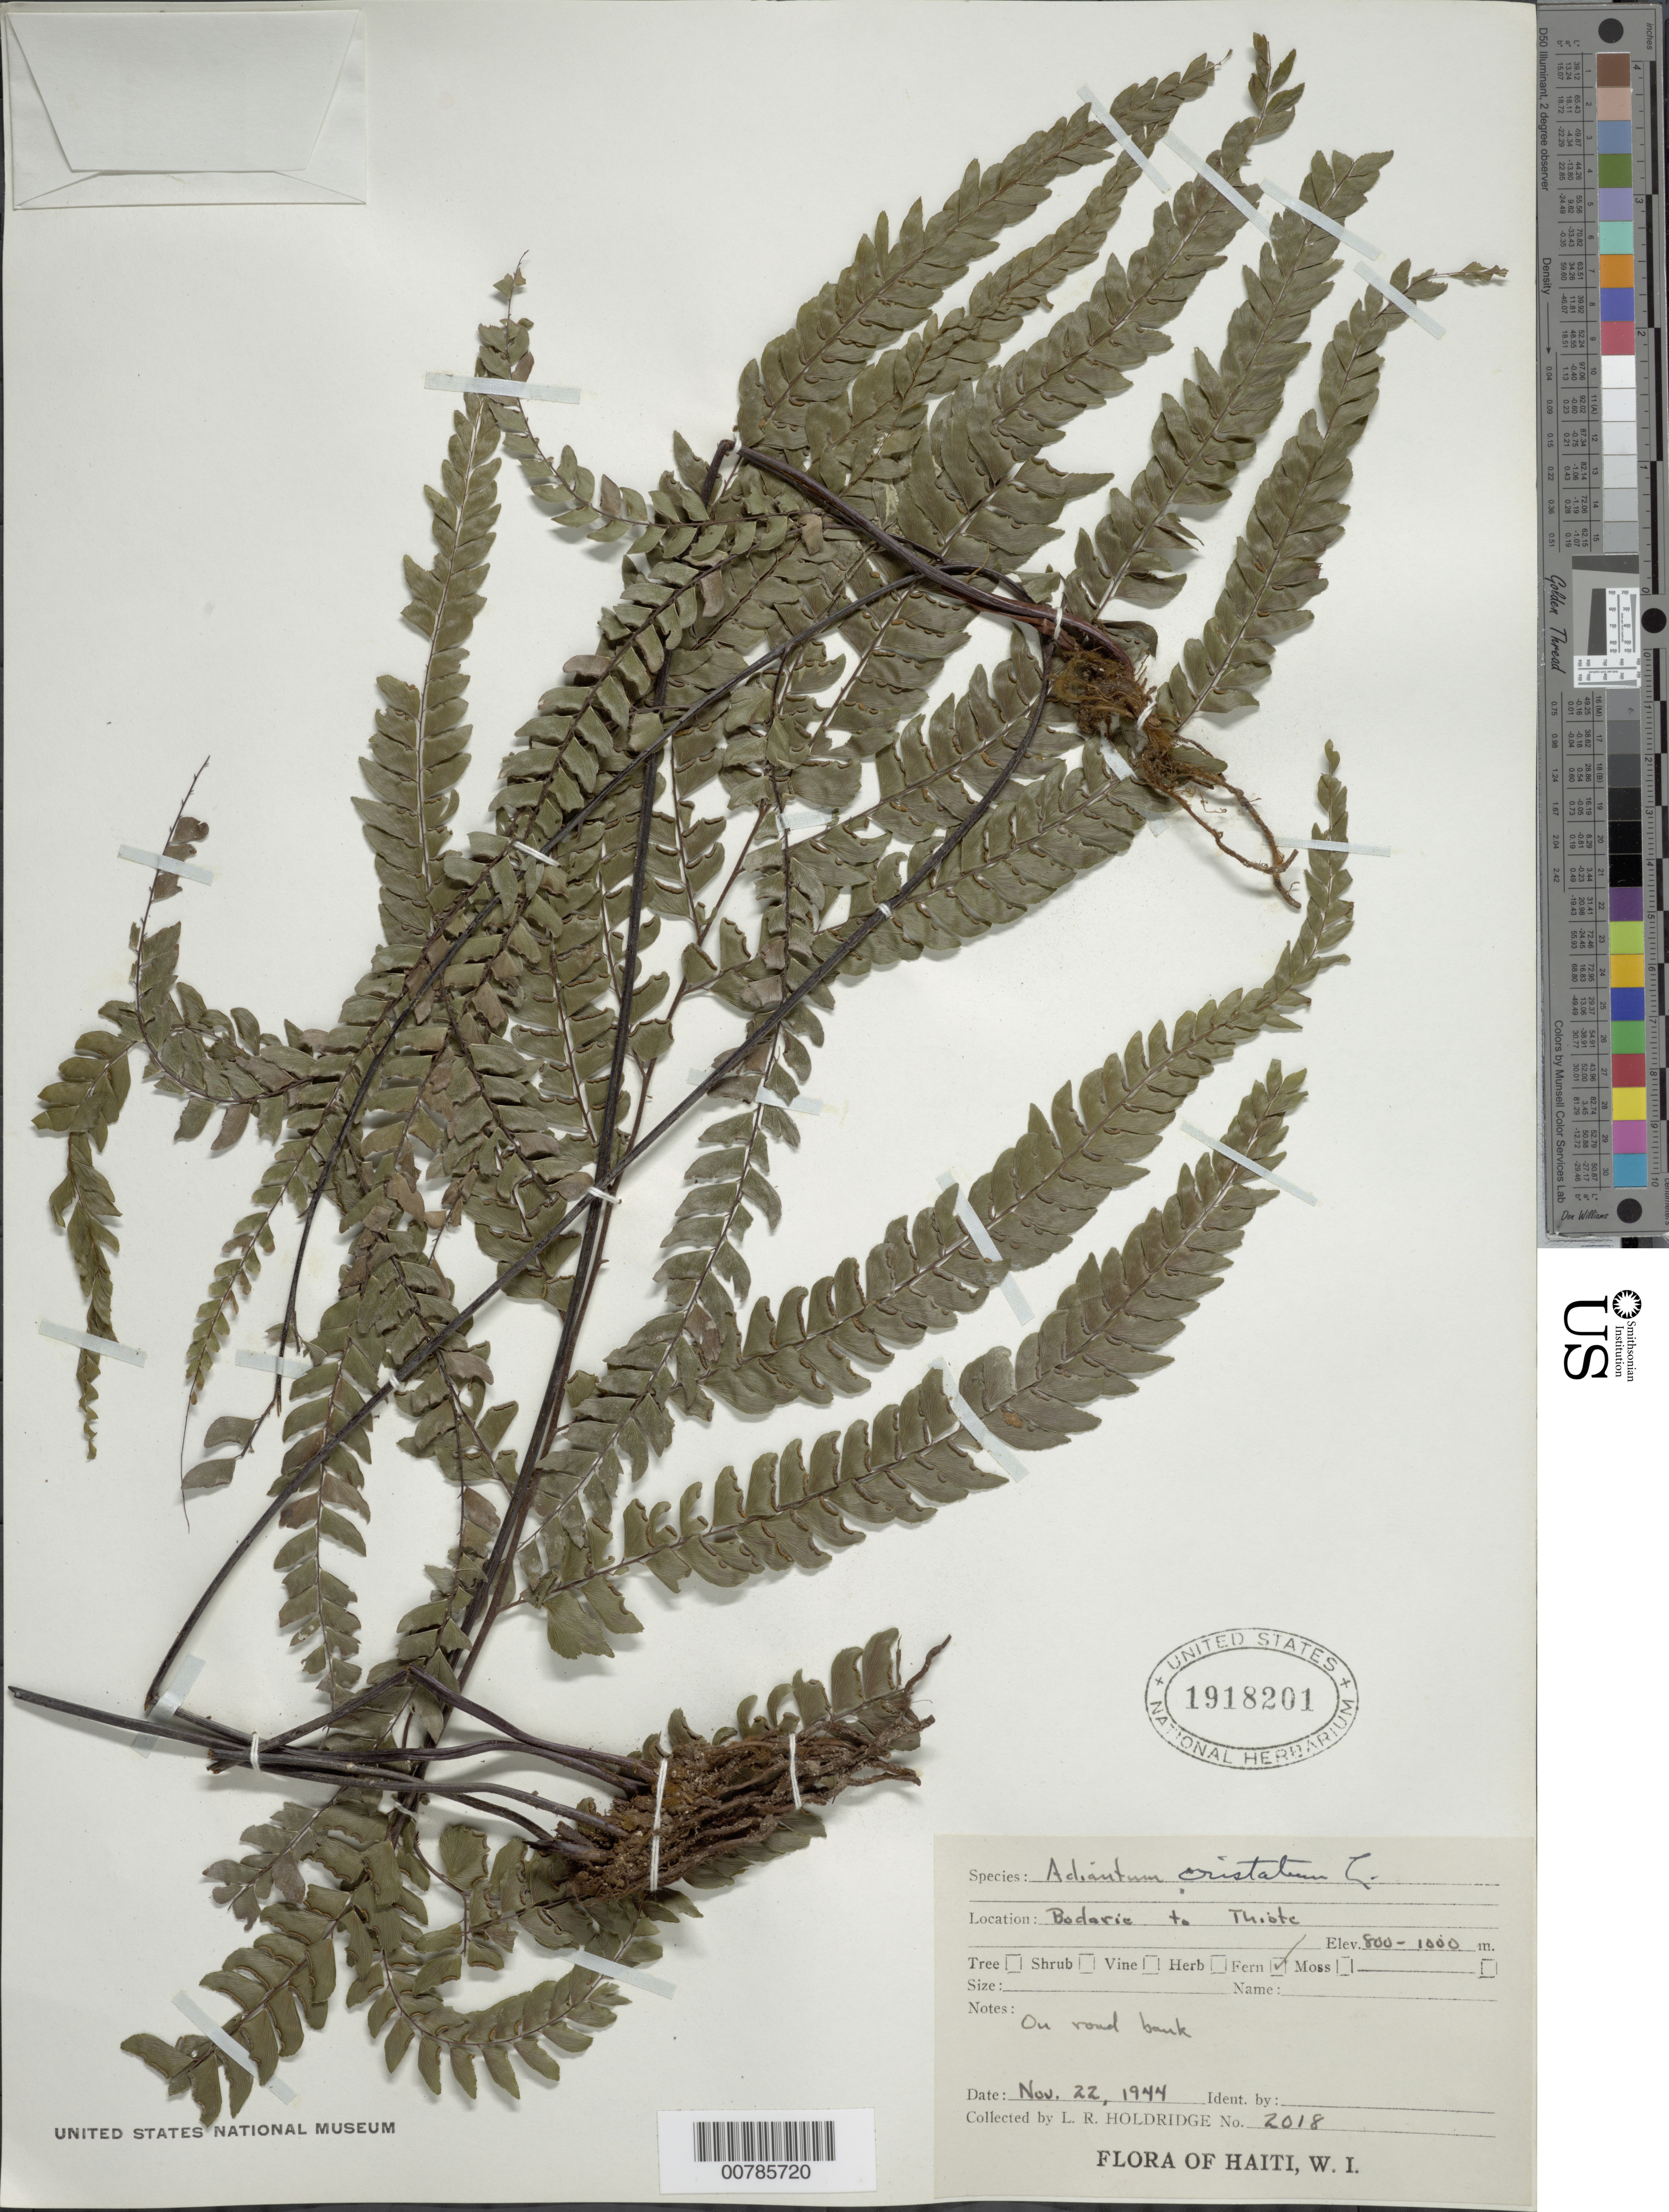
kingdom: Plantae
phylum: Tracheophyta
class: Polypodiopsida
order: Polypodiales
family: Pteridaceae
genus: Adiantum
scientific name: Adiantum pyramidale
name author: (L.) Willd.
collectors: L. Holdridge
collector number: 2018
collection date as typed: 22 Nov 1944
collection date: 1944-11-22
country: Haiti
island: Hispaniola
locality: Bodarie to Thiste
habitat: On road bank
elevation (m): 800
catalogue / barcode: US 1918201